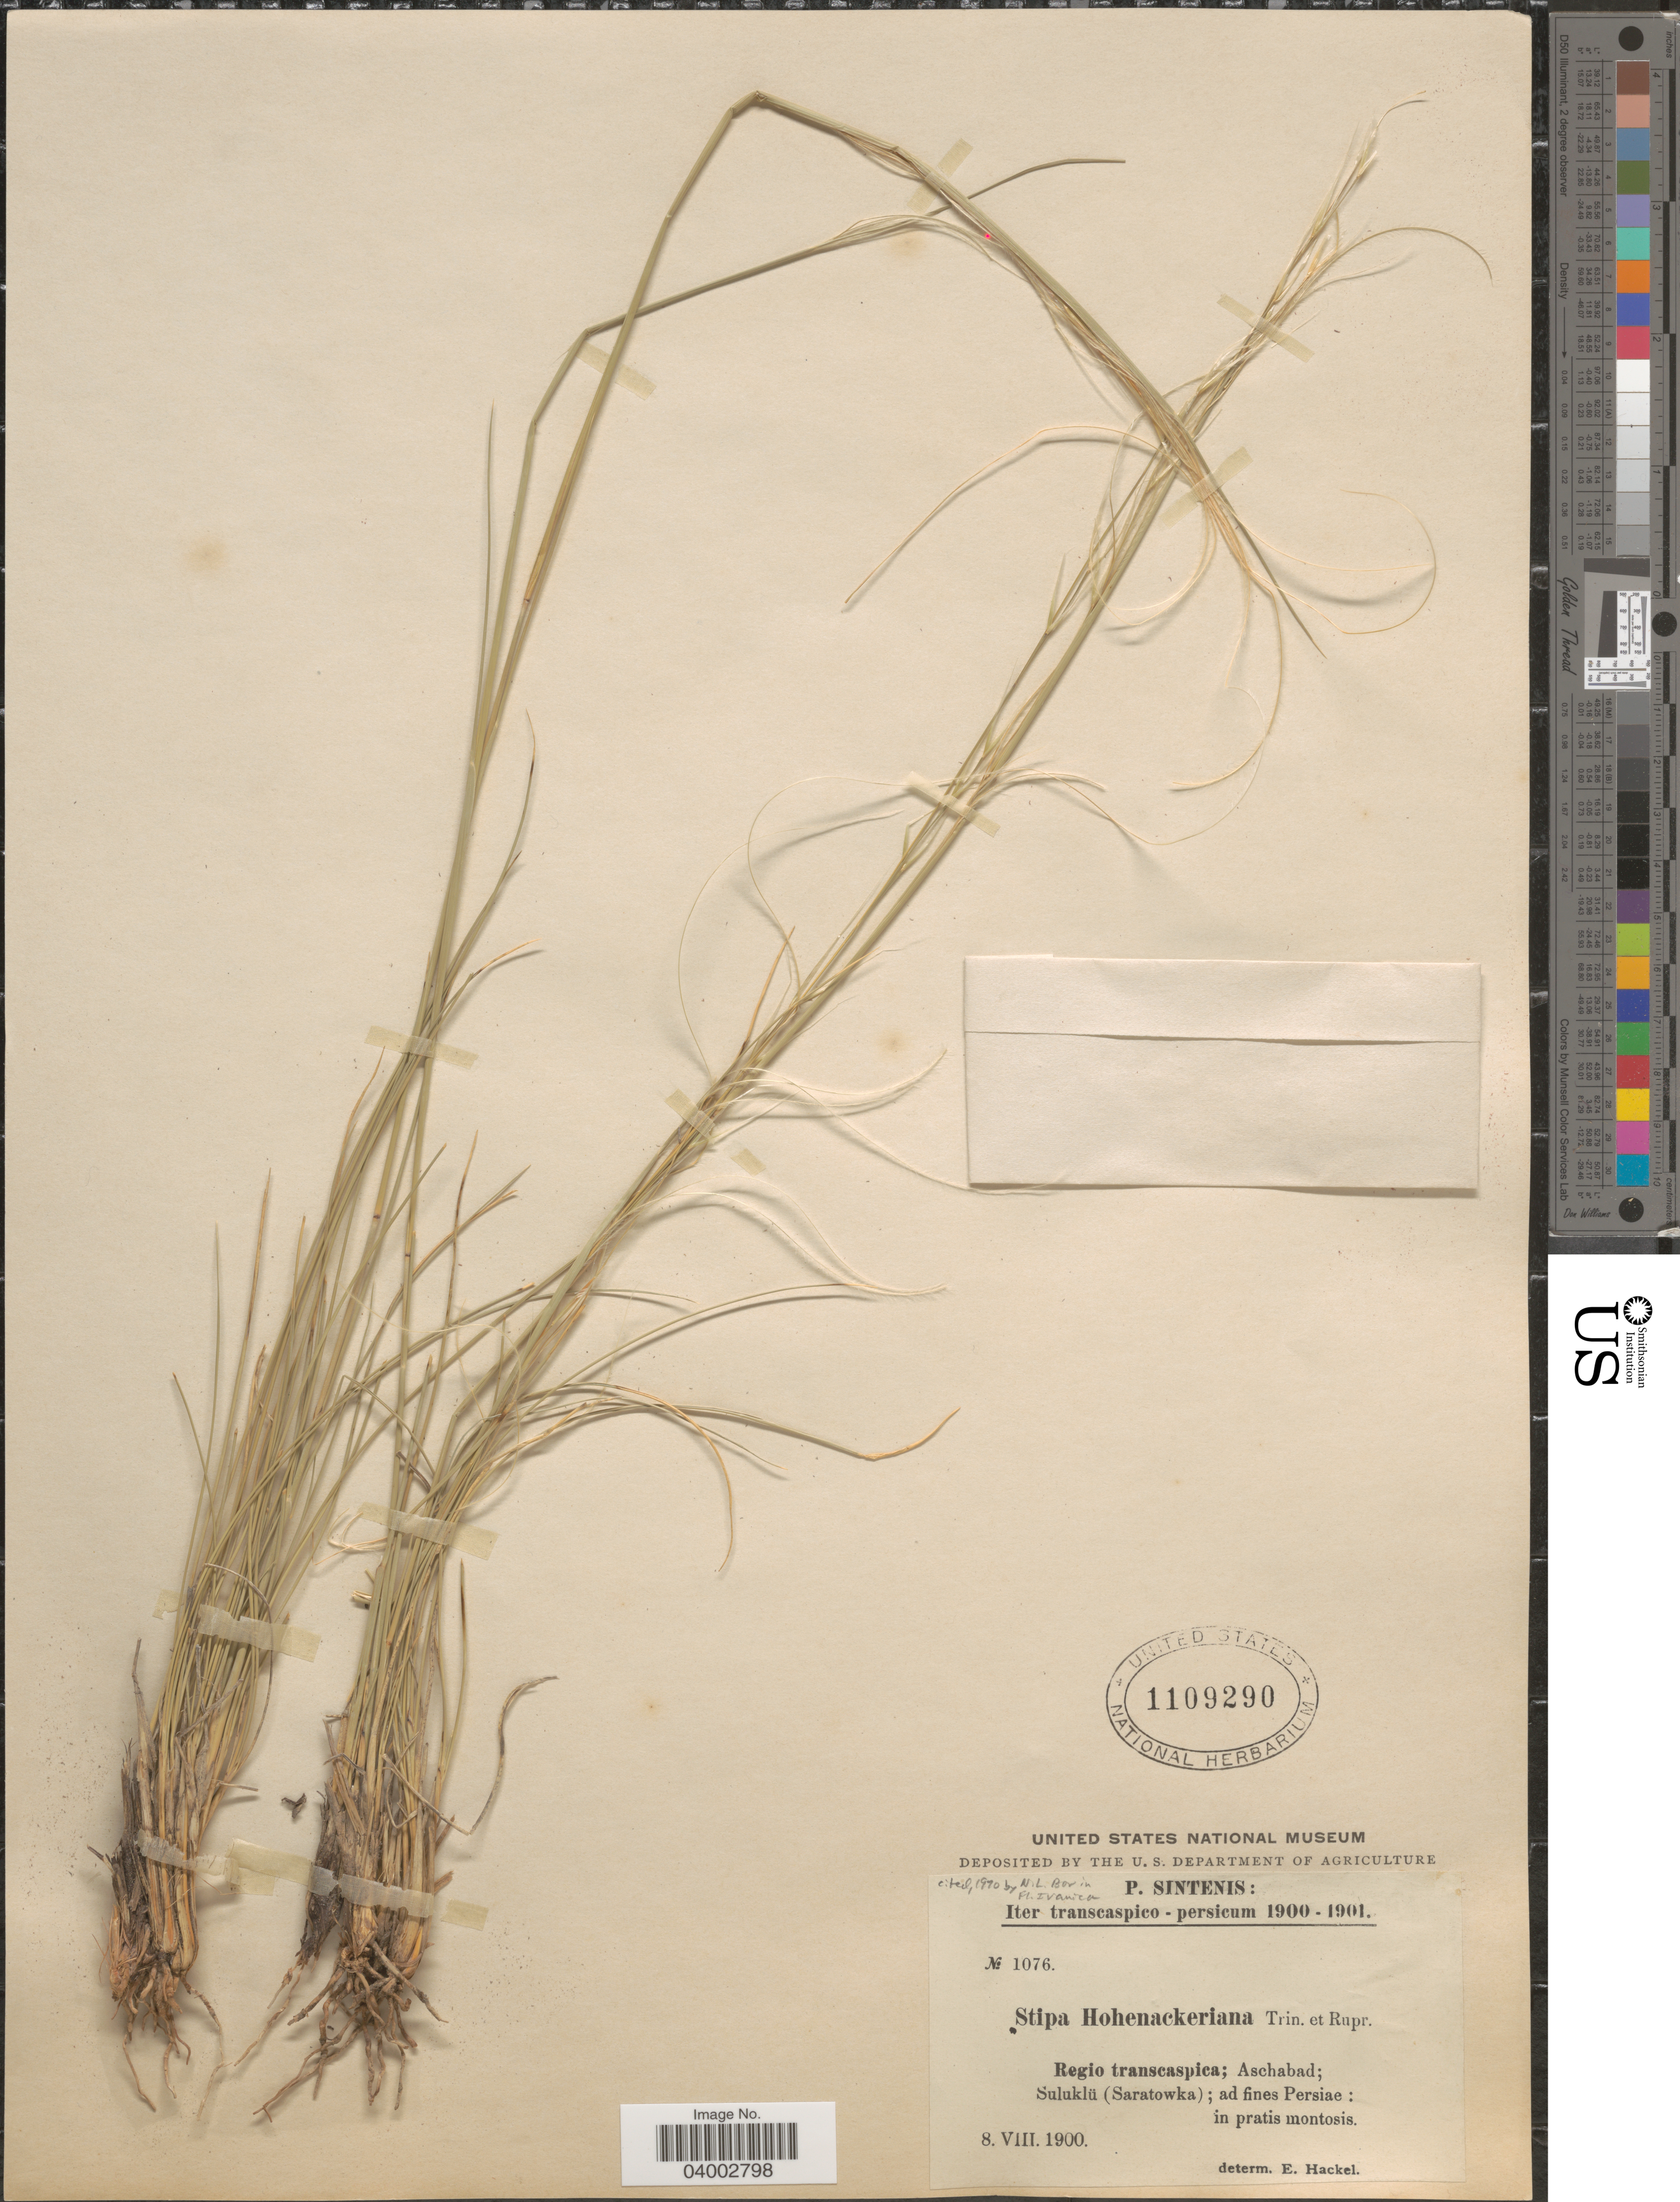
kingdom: Plantae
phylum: Tracheophyta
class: Liliopsida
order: Poales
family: Poaceae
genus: Stipa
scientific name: Stipa hohenackeriana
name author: Trin. & Rupr.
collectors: P. Sintenis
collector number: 1076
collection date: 1900-08-08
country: Turkmenistan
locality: Iter transcaspico - persicum. Regio transcaspica; Aschabad; Suluklü (Saratowka); ad fines Persiae.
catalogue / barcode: US 1109290